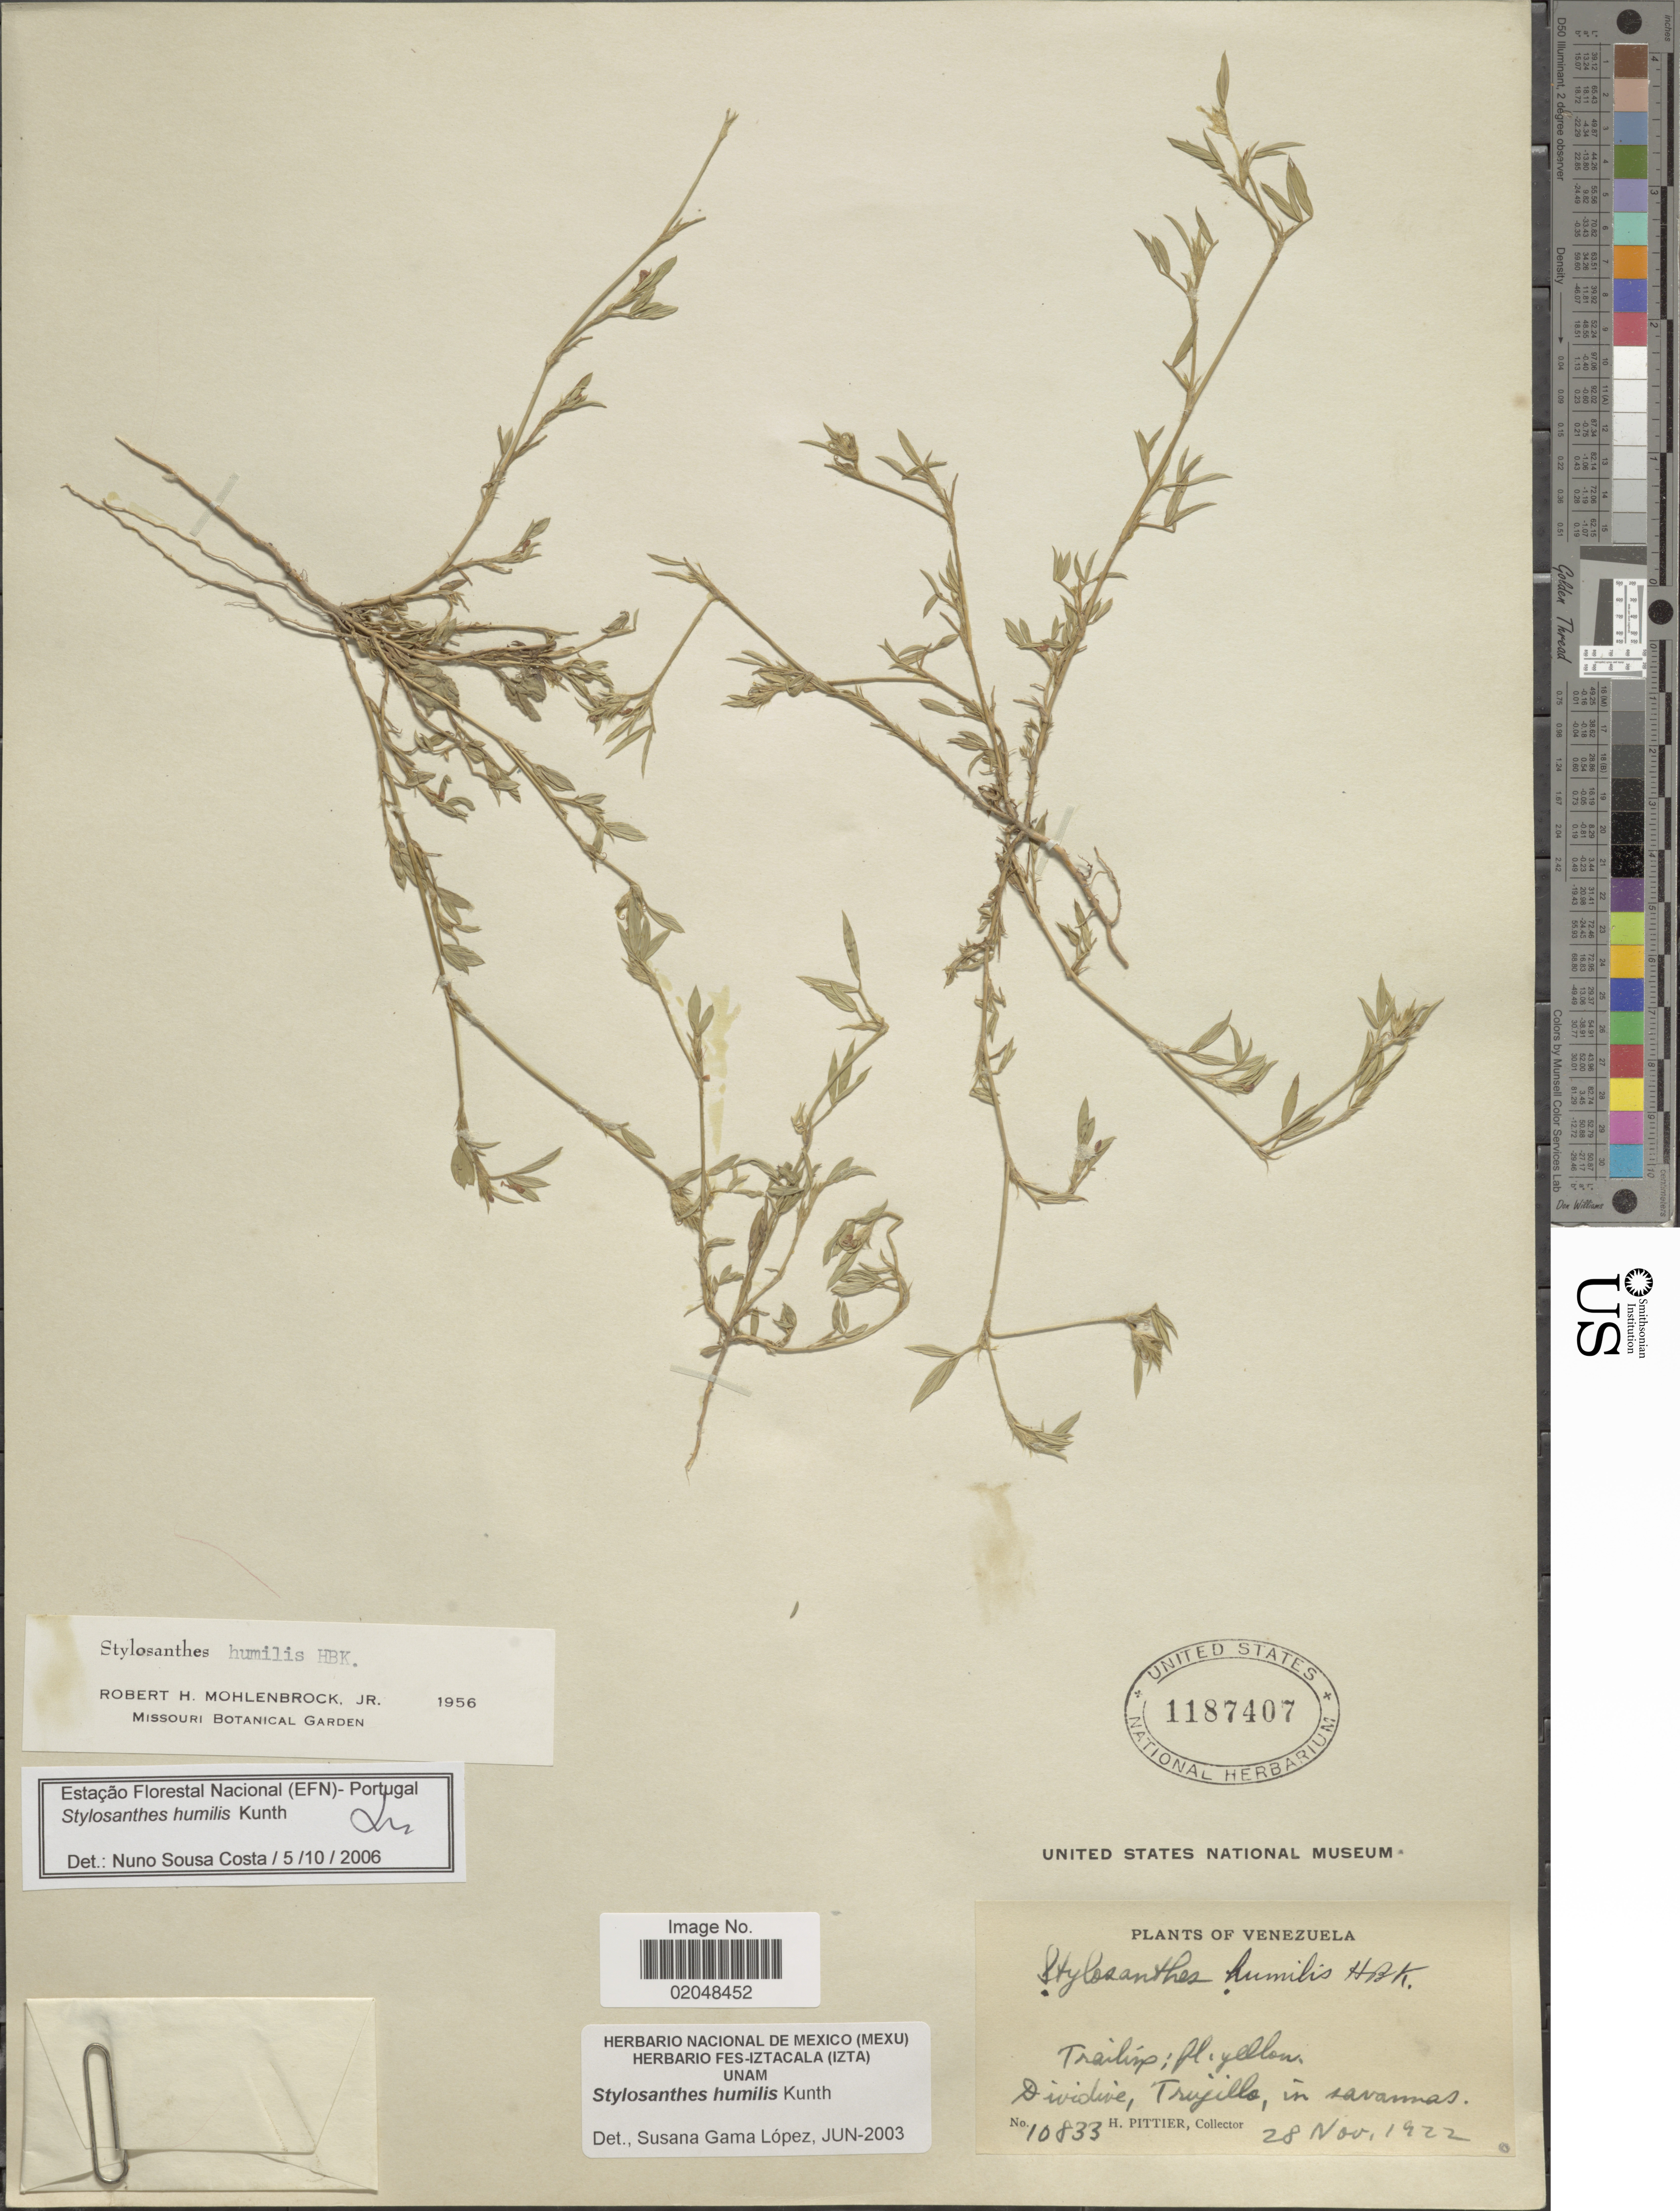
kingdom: Plantae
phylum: Tracheophyta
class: Magnoliopsida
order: Fabales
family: Fabaceae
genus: Stylosanthes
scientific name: Stylosanthes humilis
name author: Kunth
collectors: H. F. Pittier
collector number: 10833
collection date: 1922-11-28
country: Venezuela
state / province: Trujillo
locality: Trailing, Dividive, in savannas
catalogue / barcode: US 1187407